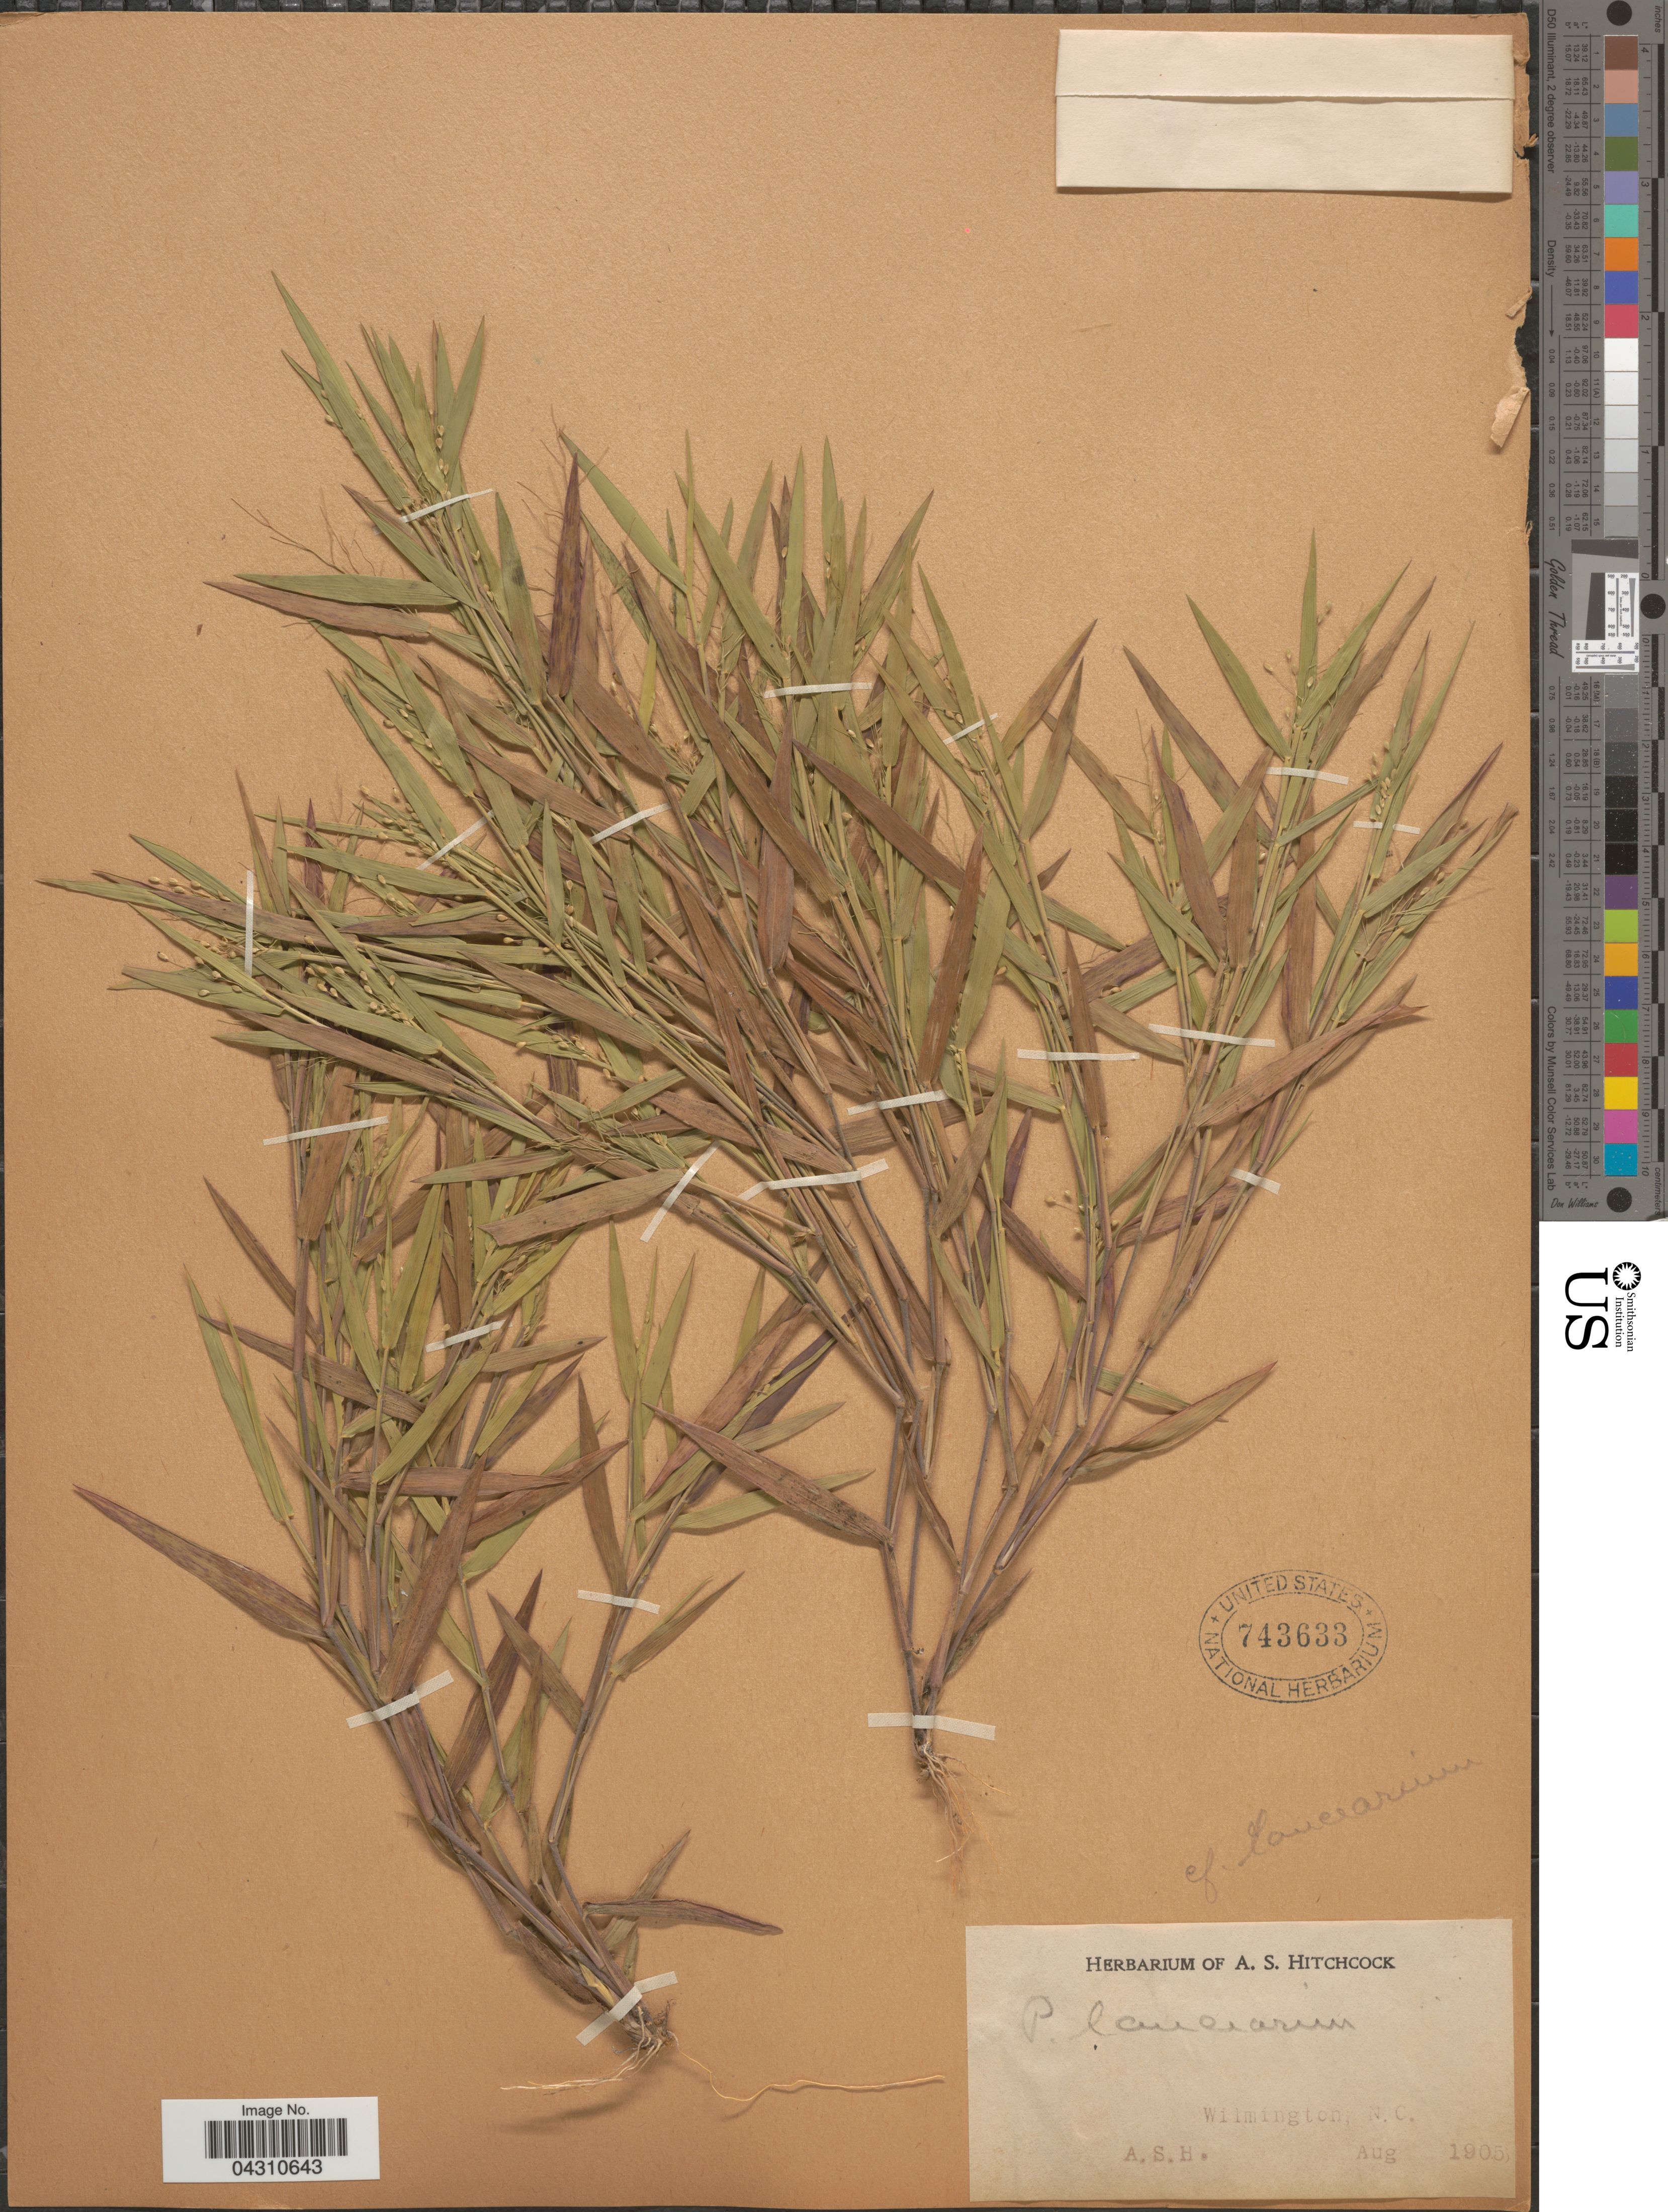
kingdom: Plantae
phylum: Tracheophyta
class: Liliopsida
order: Poales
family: Poaceae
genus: Dichanthelium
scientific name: Dichanthelium portoricense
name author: (Desv. ex Ham.) B.F. Hansen & Wunderlin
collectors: A. S. Hitchcock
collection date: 1905-08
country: United States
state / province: North Carolina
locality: Wilmington.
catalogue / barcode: US 743633